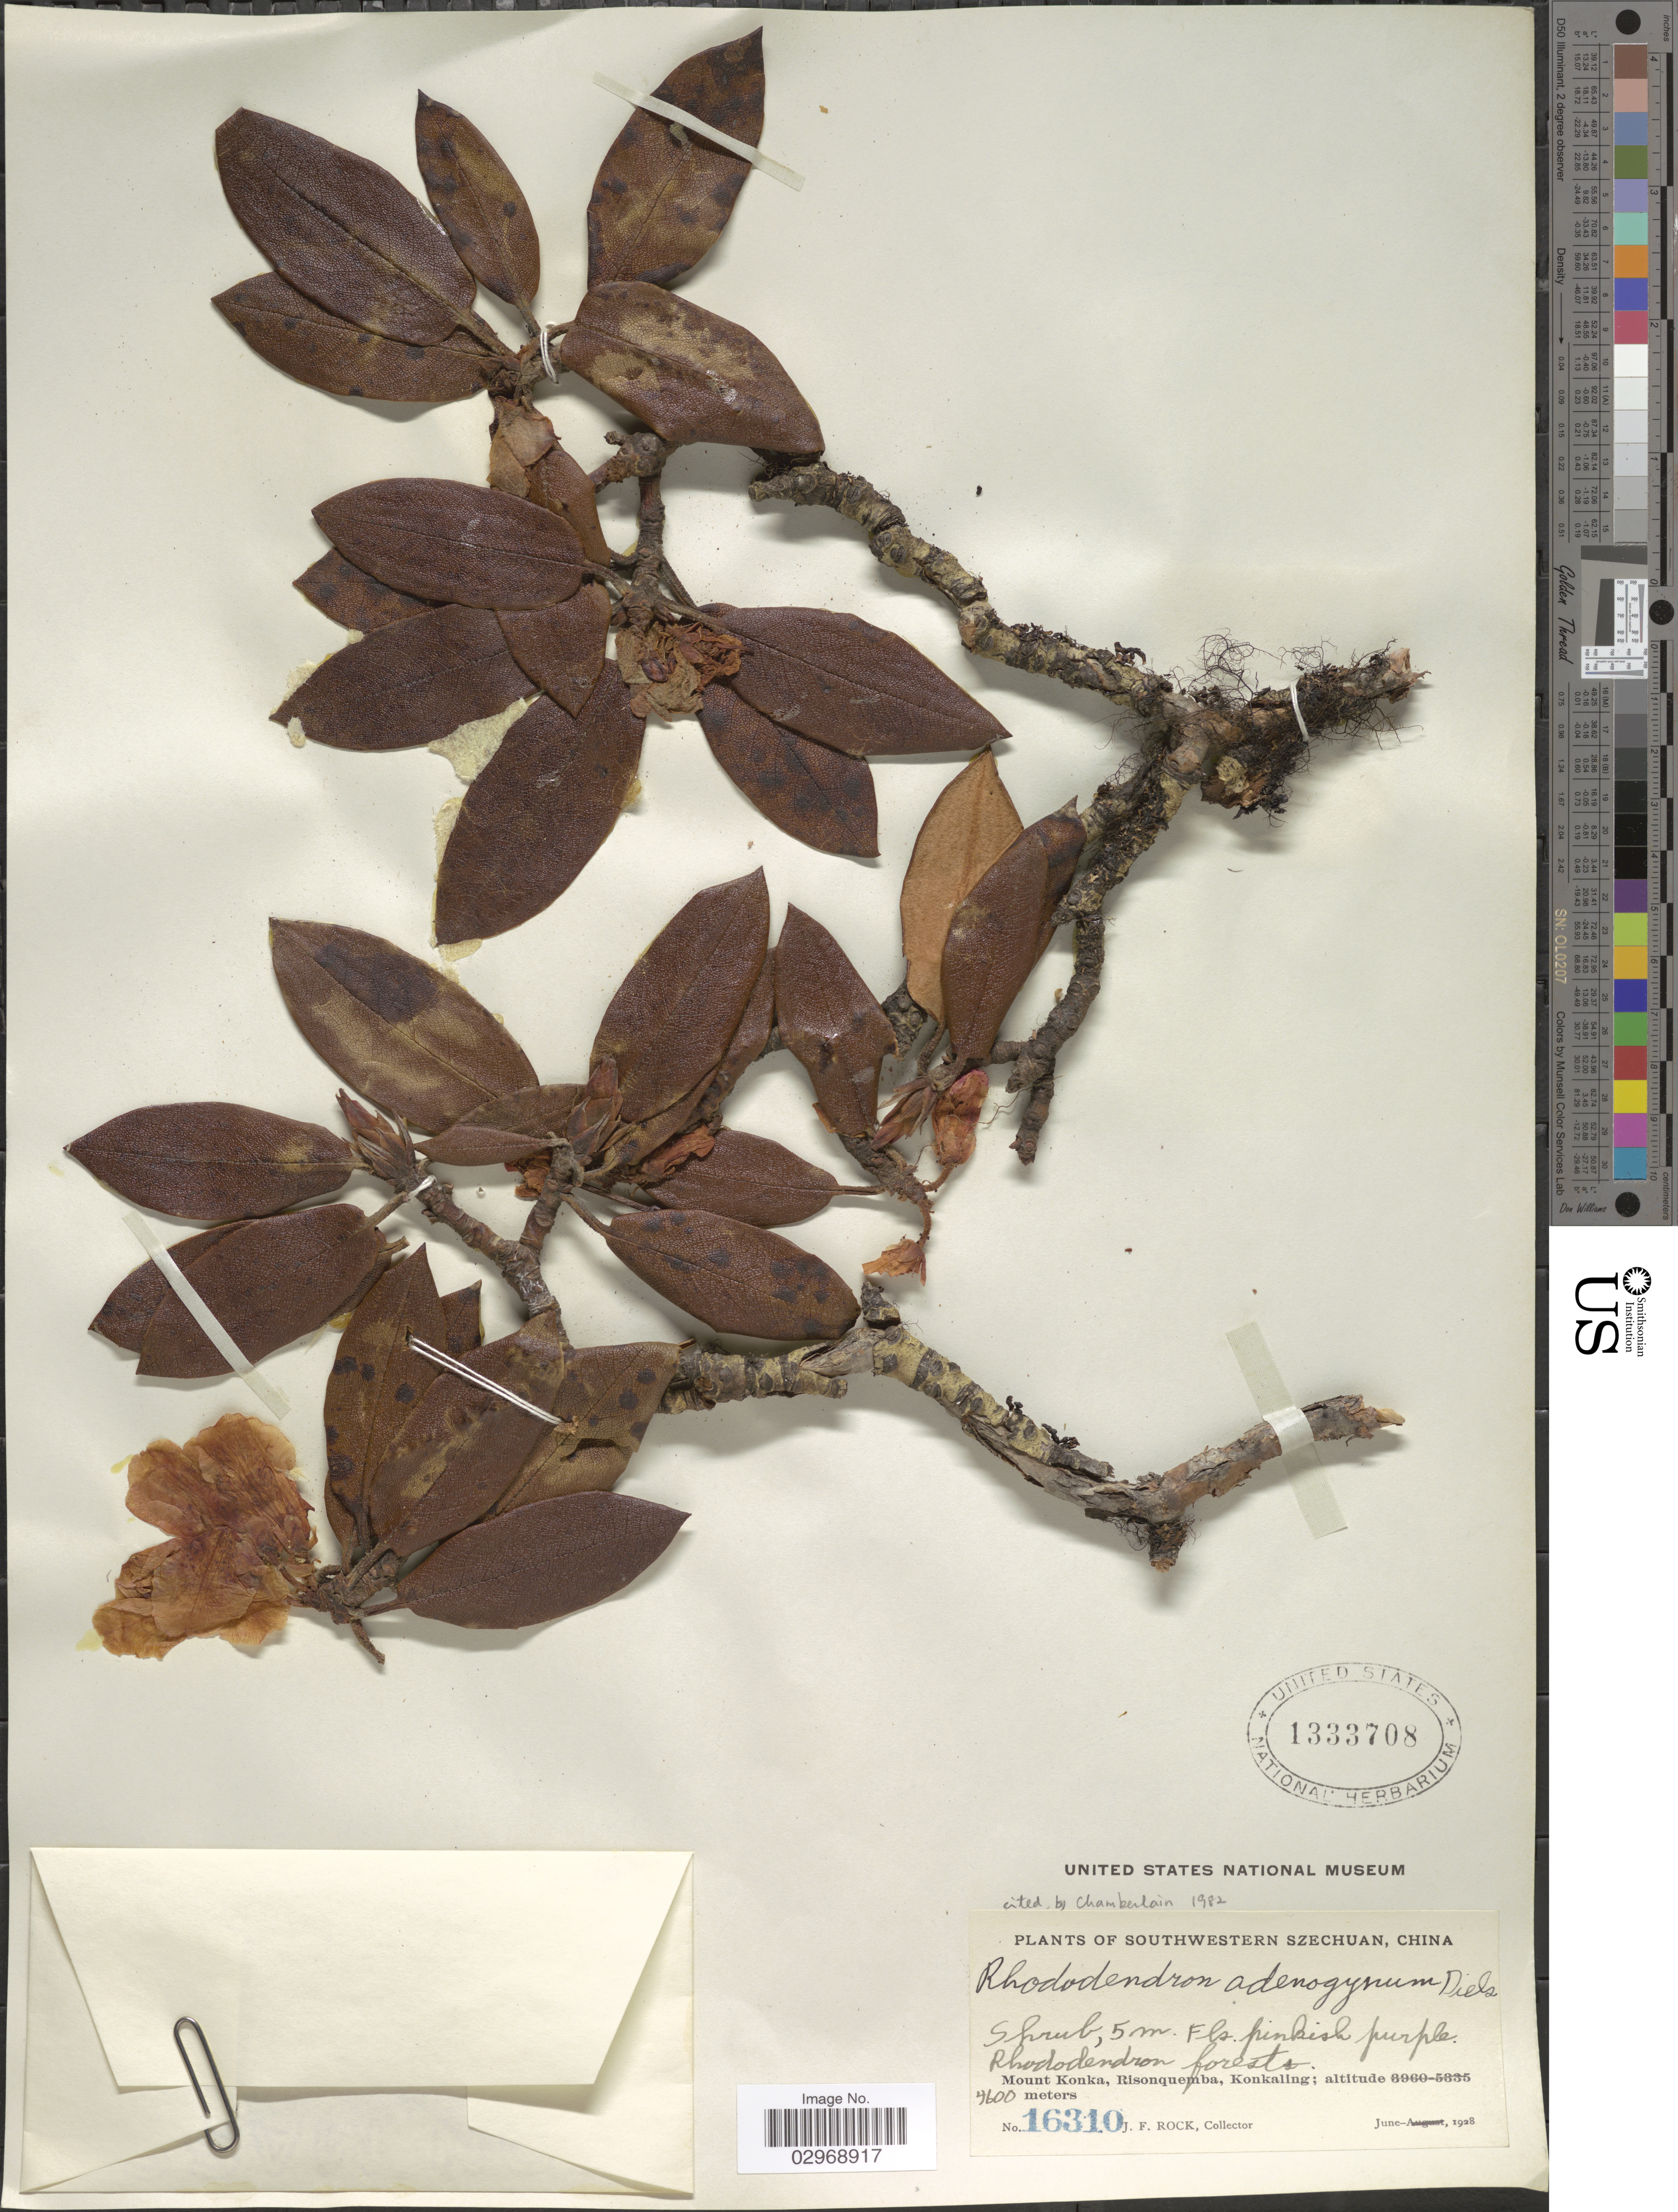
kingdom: Plantae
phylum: Tracheophyta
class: Magnoliopsida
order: Ericales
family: Ericaceae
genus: Rhododendron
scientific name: Rhododendron adenogynum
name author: Diels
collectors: J. Rock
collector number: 16310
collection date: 1928-06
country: China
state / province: Sichuan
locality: Southwestern Szechuan. Mount Konka, Risonquemba, Konkaling.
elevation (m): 4600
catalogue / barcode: US 1333708